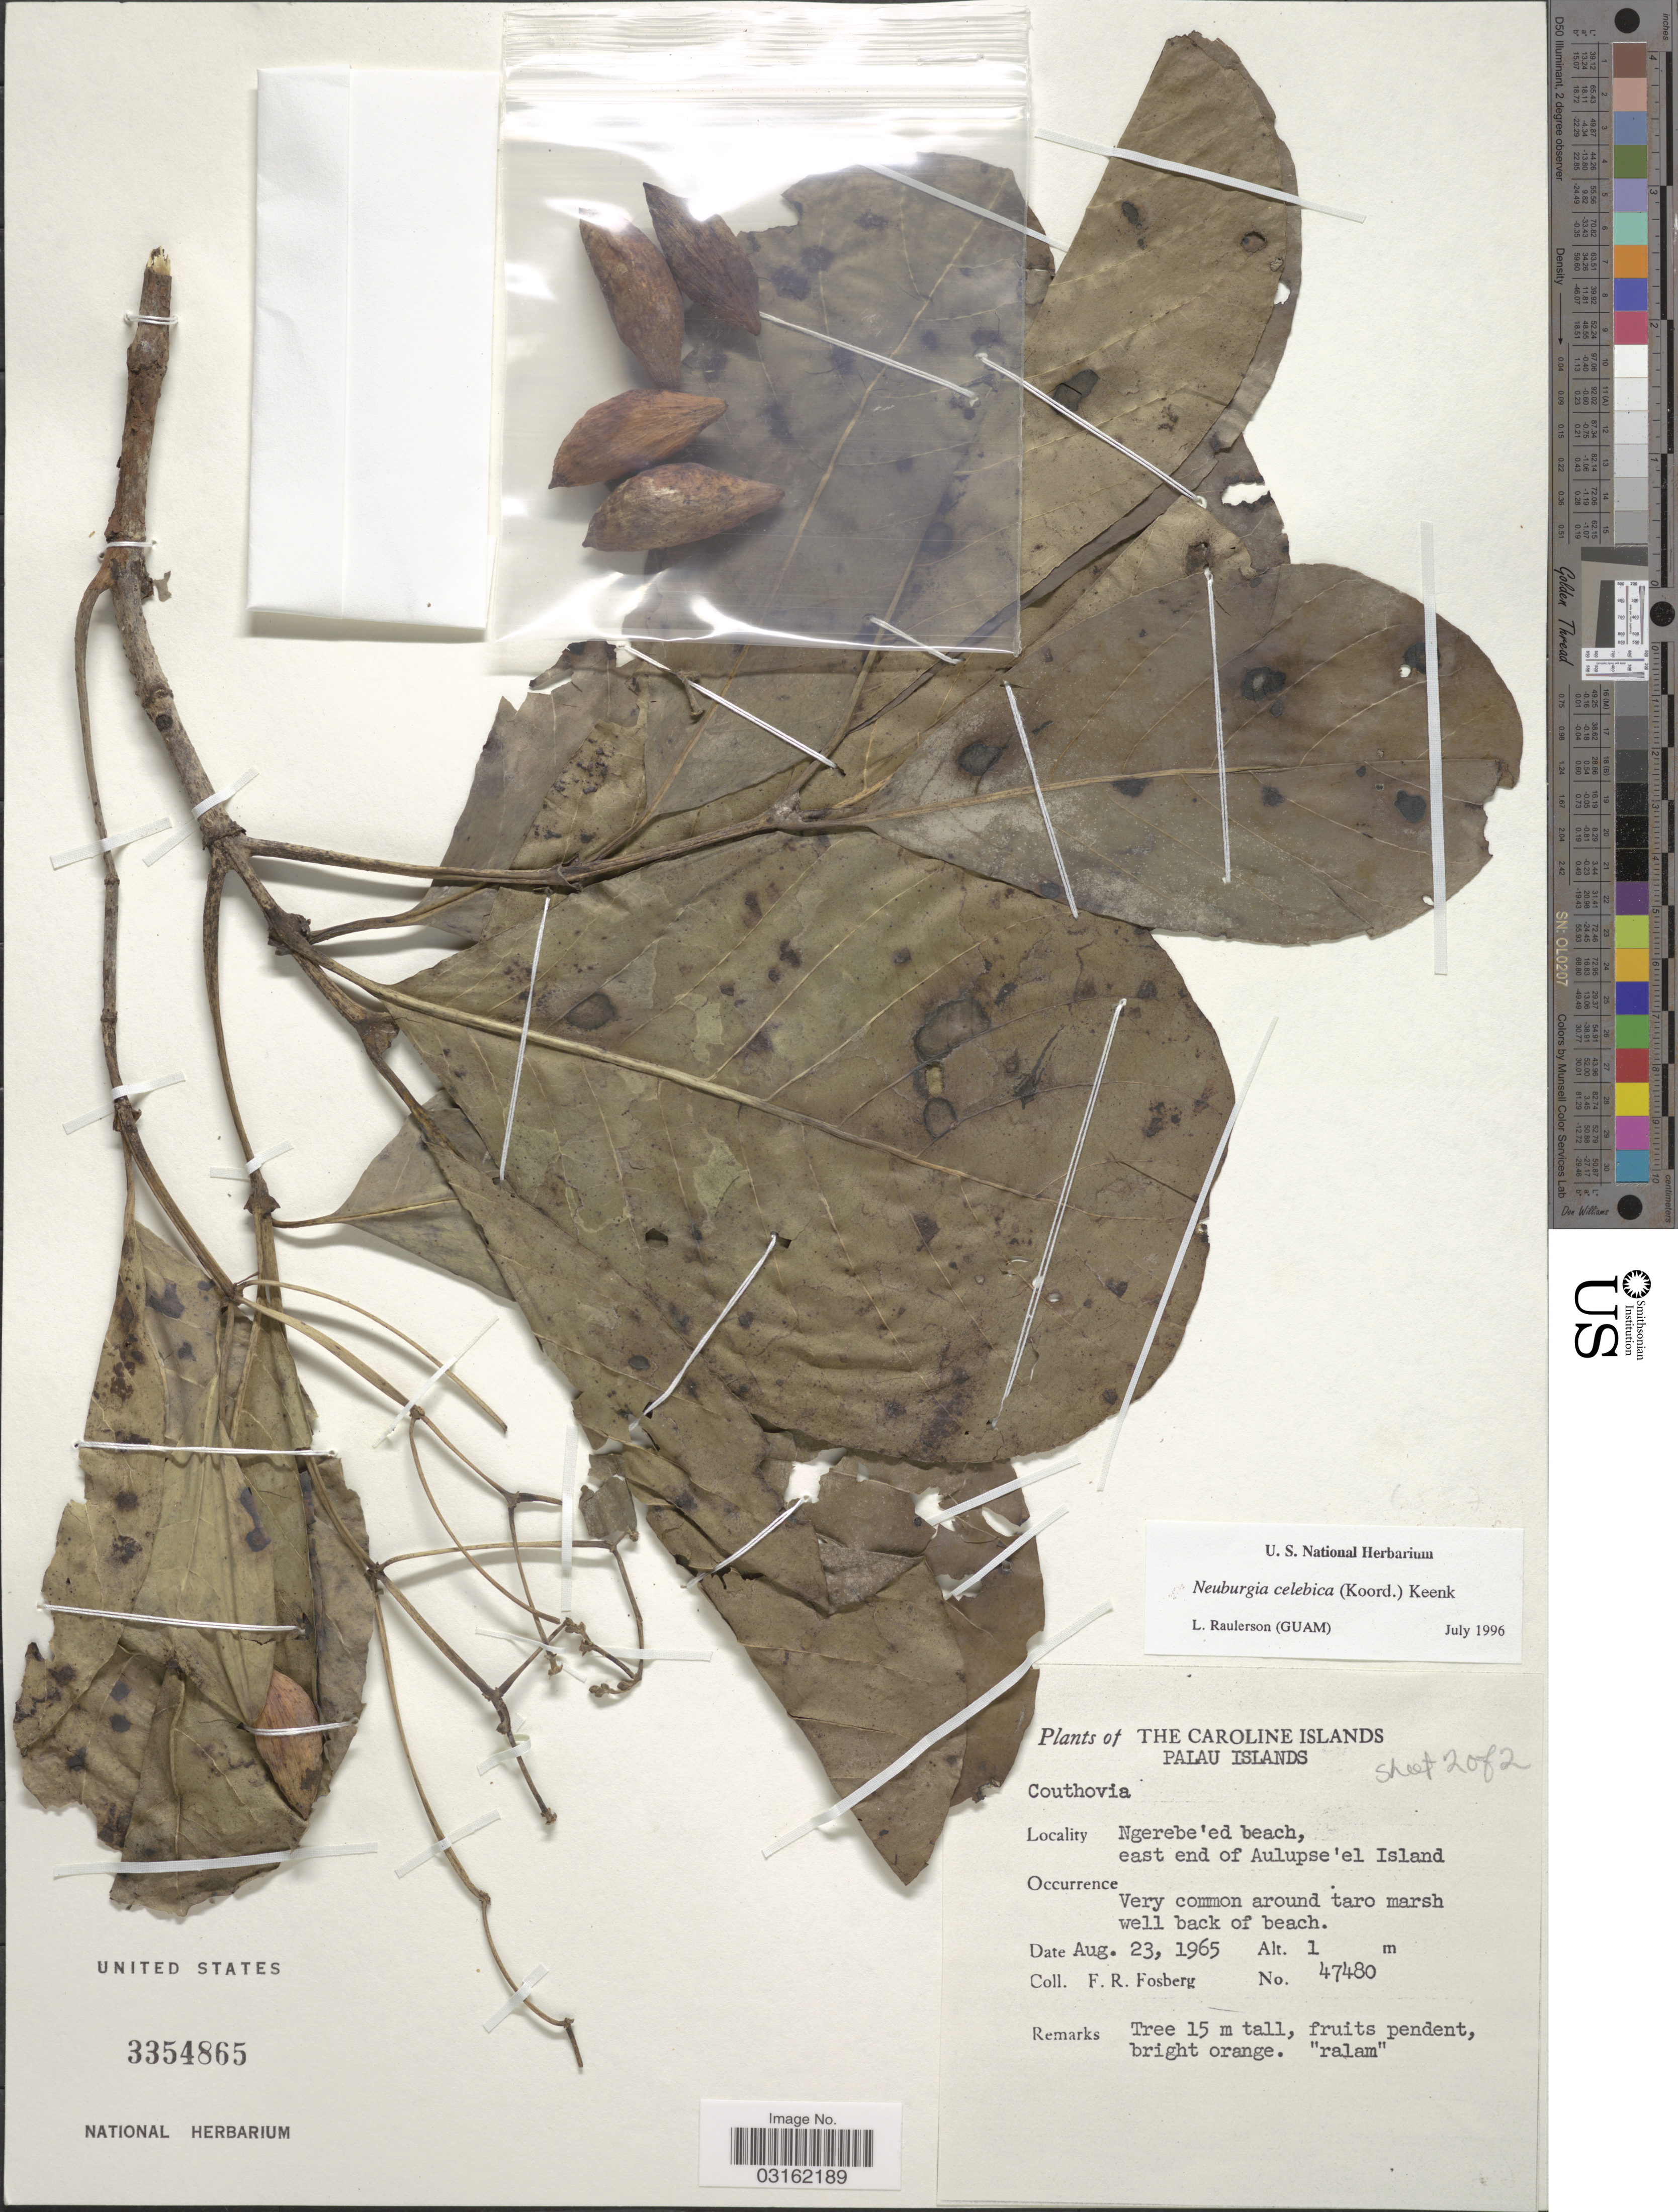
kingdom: Plantae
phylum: Tracheophyta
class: Magnoliopsida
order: Gentianales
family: Loganiaceae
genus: Neuburgia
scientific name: Neuburgia celebica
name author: (Koord.) Leenh.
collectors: F. R. Fosberg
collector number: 47480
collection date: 1965-08-23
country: Palau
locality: The Caroline Islands, Palau Islands, Ngerebe'ed beach, east end of Aulupse'el Island.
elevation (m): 1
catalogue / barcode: US 3354865